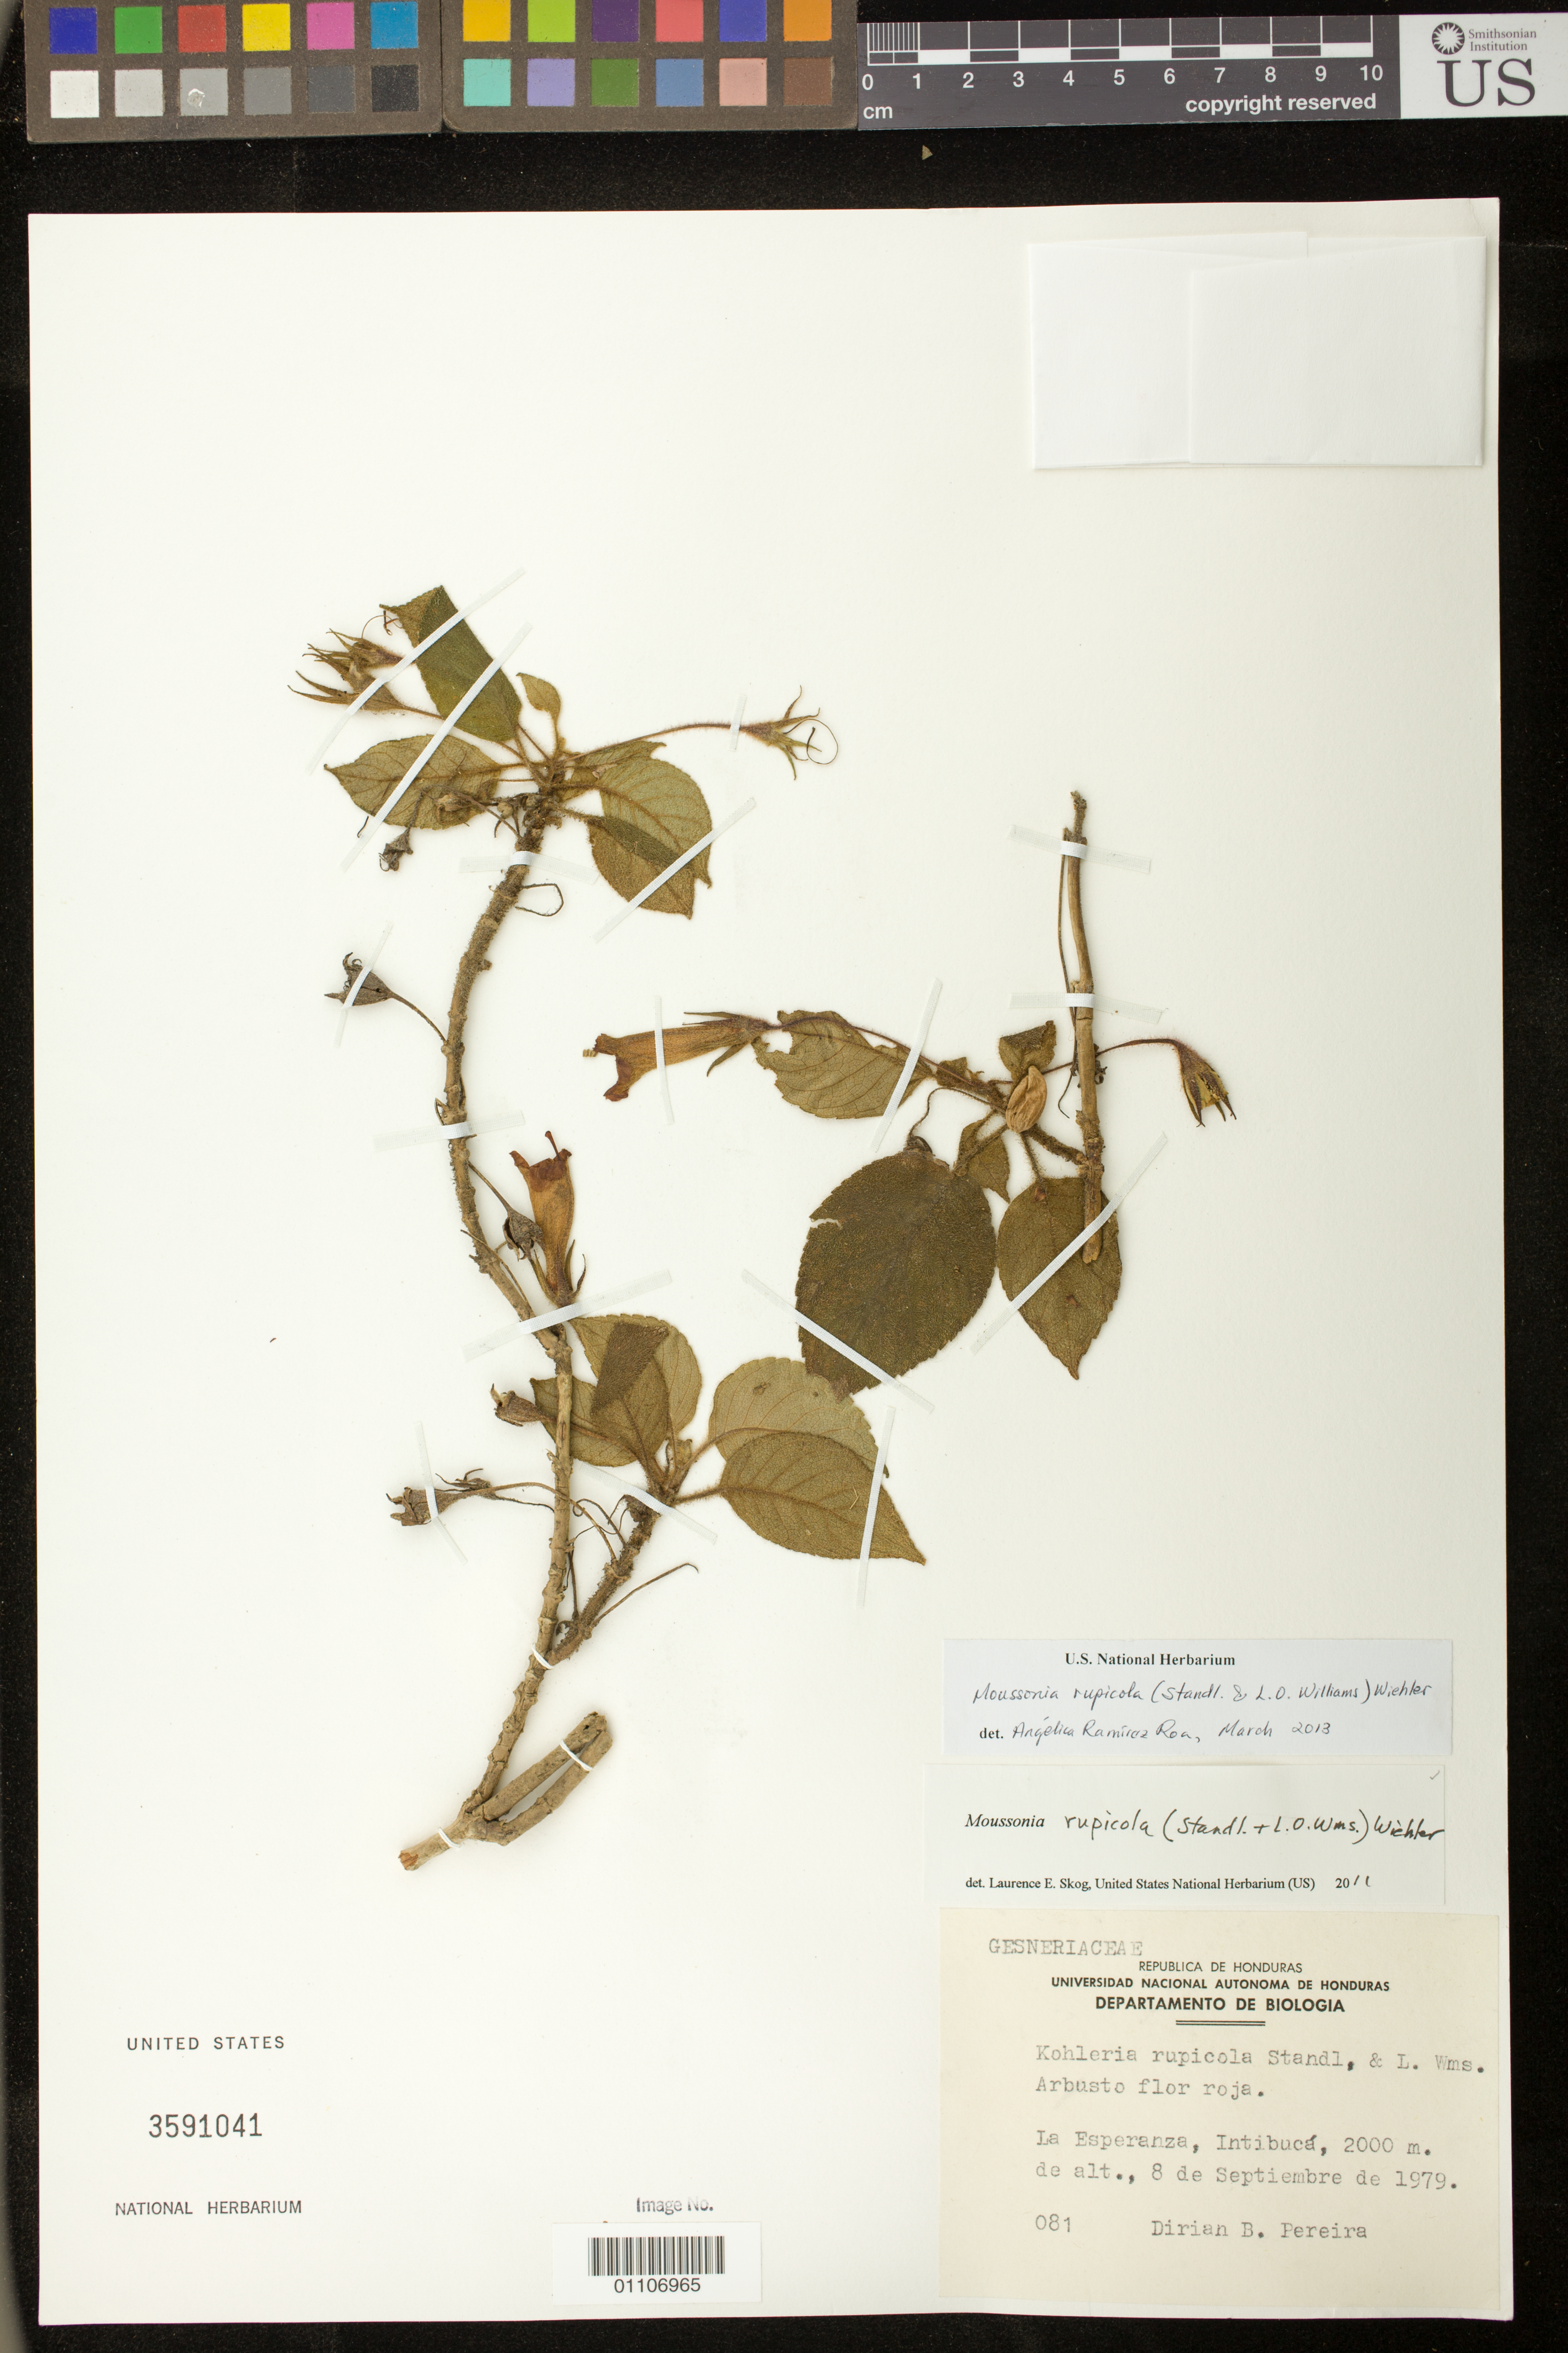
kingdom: Plantae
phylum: Tracheophyta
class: Magnoliopsida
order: Lamiales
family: Gesneriaceae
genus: Moussonia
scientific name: Moussonia rupicola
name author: (Standl. & L.O. Williams) Wiehler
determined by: Ramírez-Roa, A.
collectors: D. Pereira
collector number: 81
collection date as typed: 08 Sep 1979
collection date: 1979-09-08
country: Honduras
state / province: Intibuca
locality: La Esperanza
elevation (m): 2000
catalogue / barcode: US 3591041